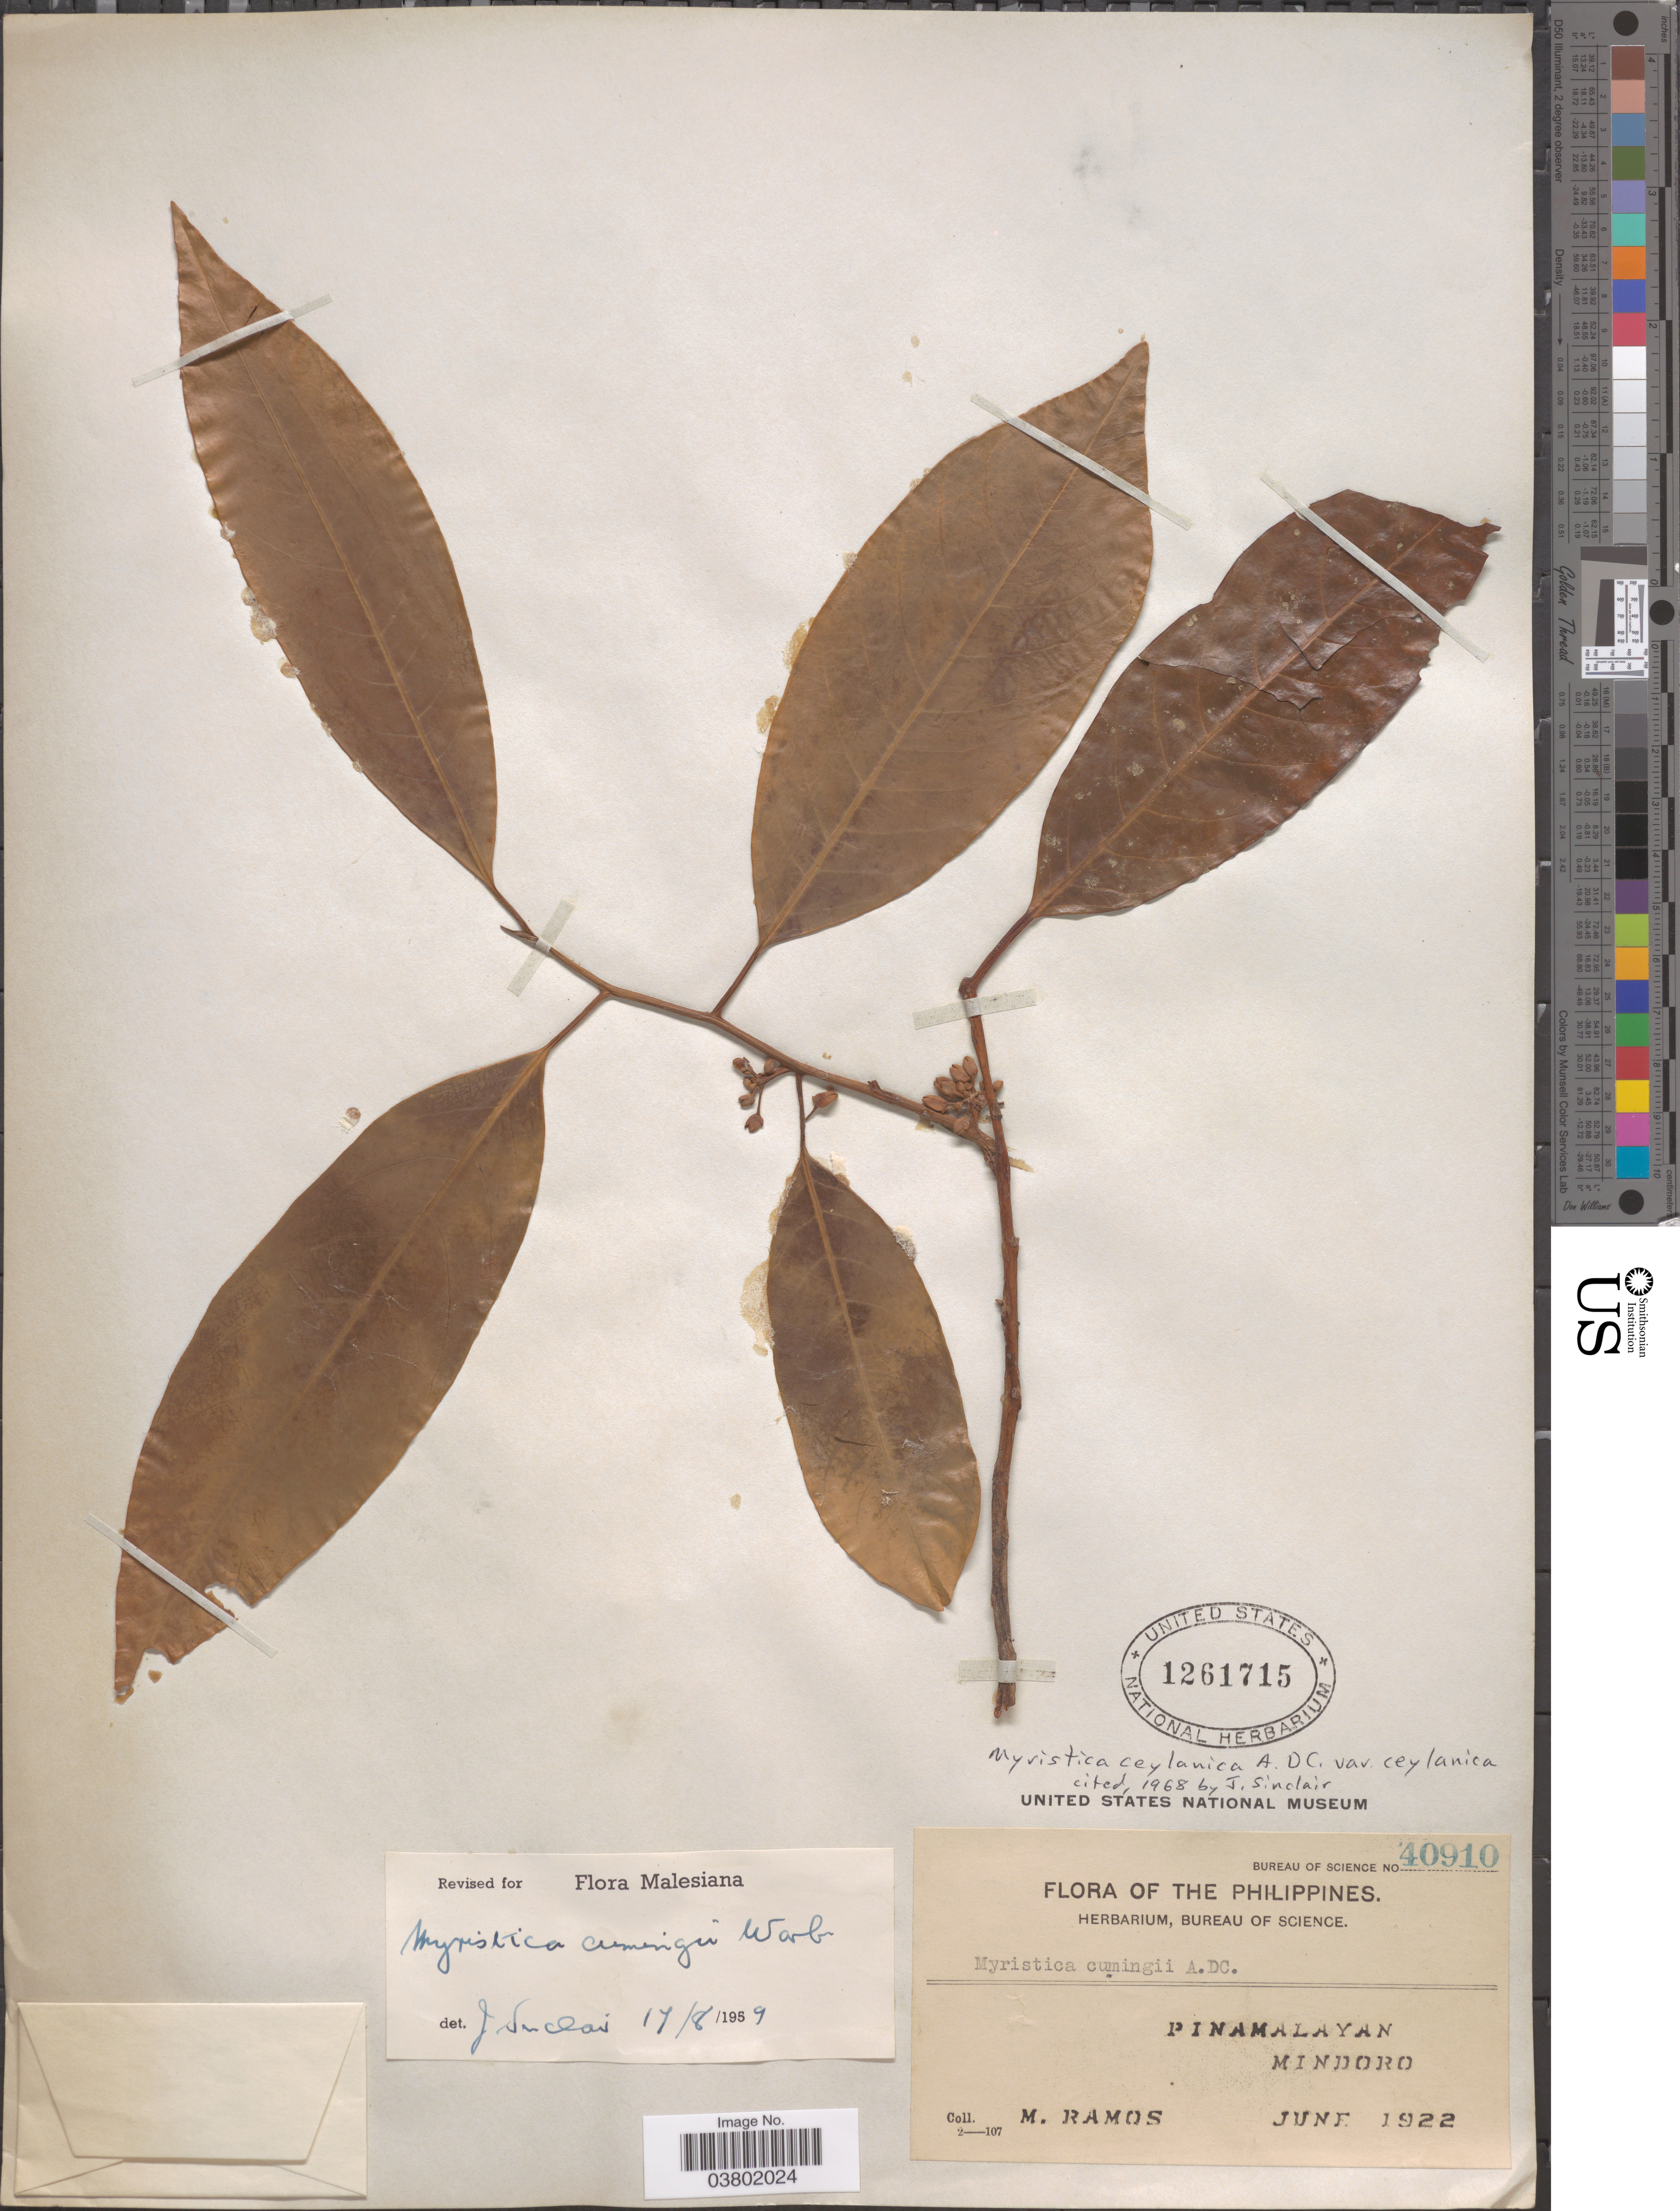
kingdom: Plantae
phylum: Tracheophyta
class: Magnoliopsida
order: Magnoliales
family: Myristicaceae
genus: Myristica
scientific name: Myristica ceylanica var. ceylanica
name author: A. DC.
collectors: M. Ramos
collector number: Bureau of Science 40910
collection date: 1922-06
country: Philippines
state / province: Mimaropa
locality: Pinamalayan. Mindoro.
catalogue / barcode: US 1261715